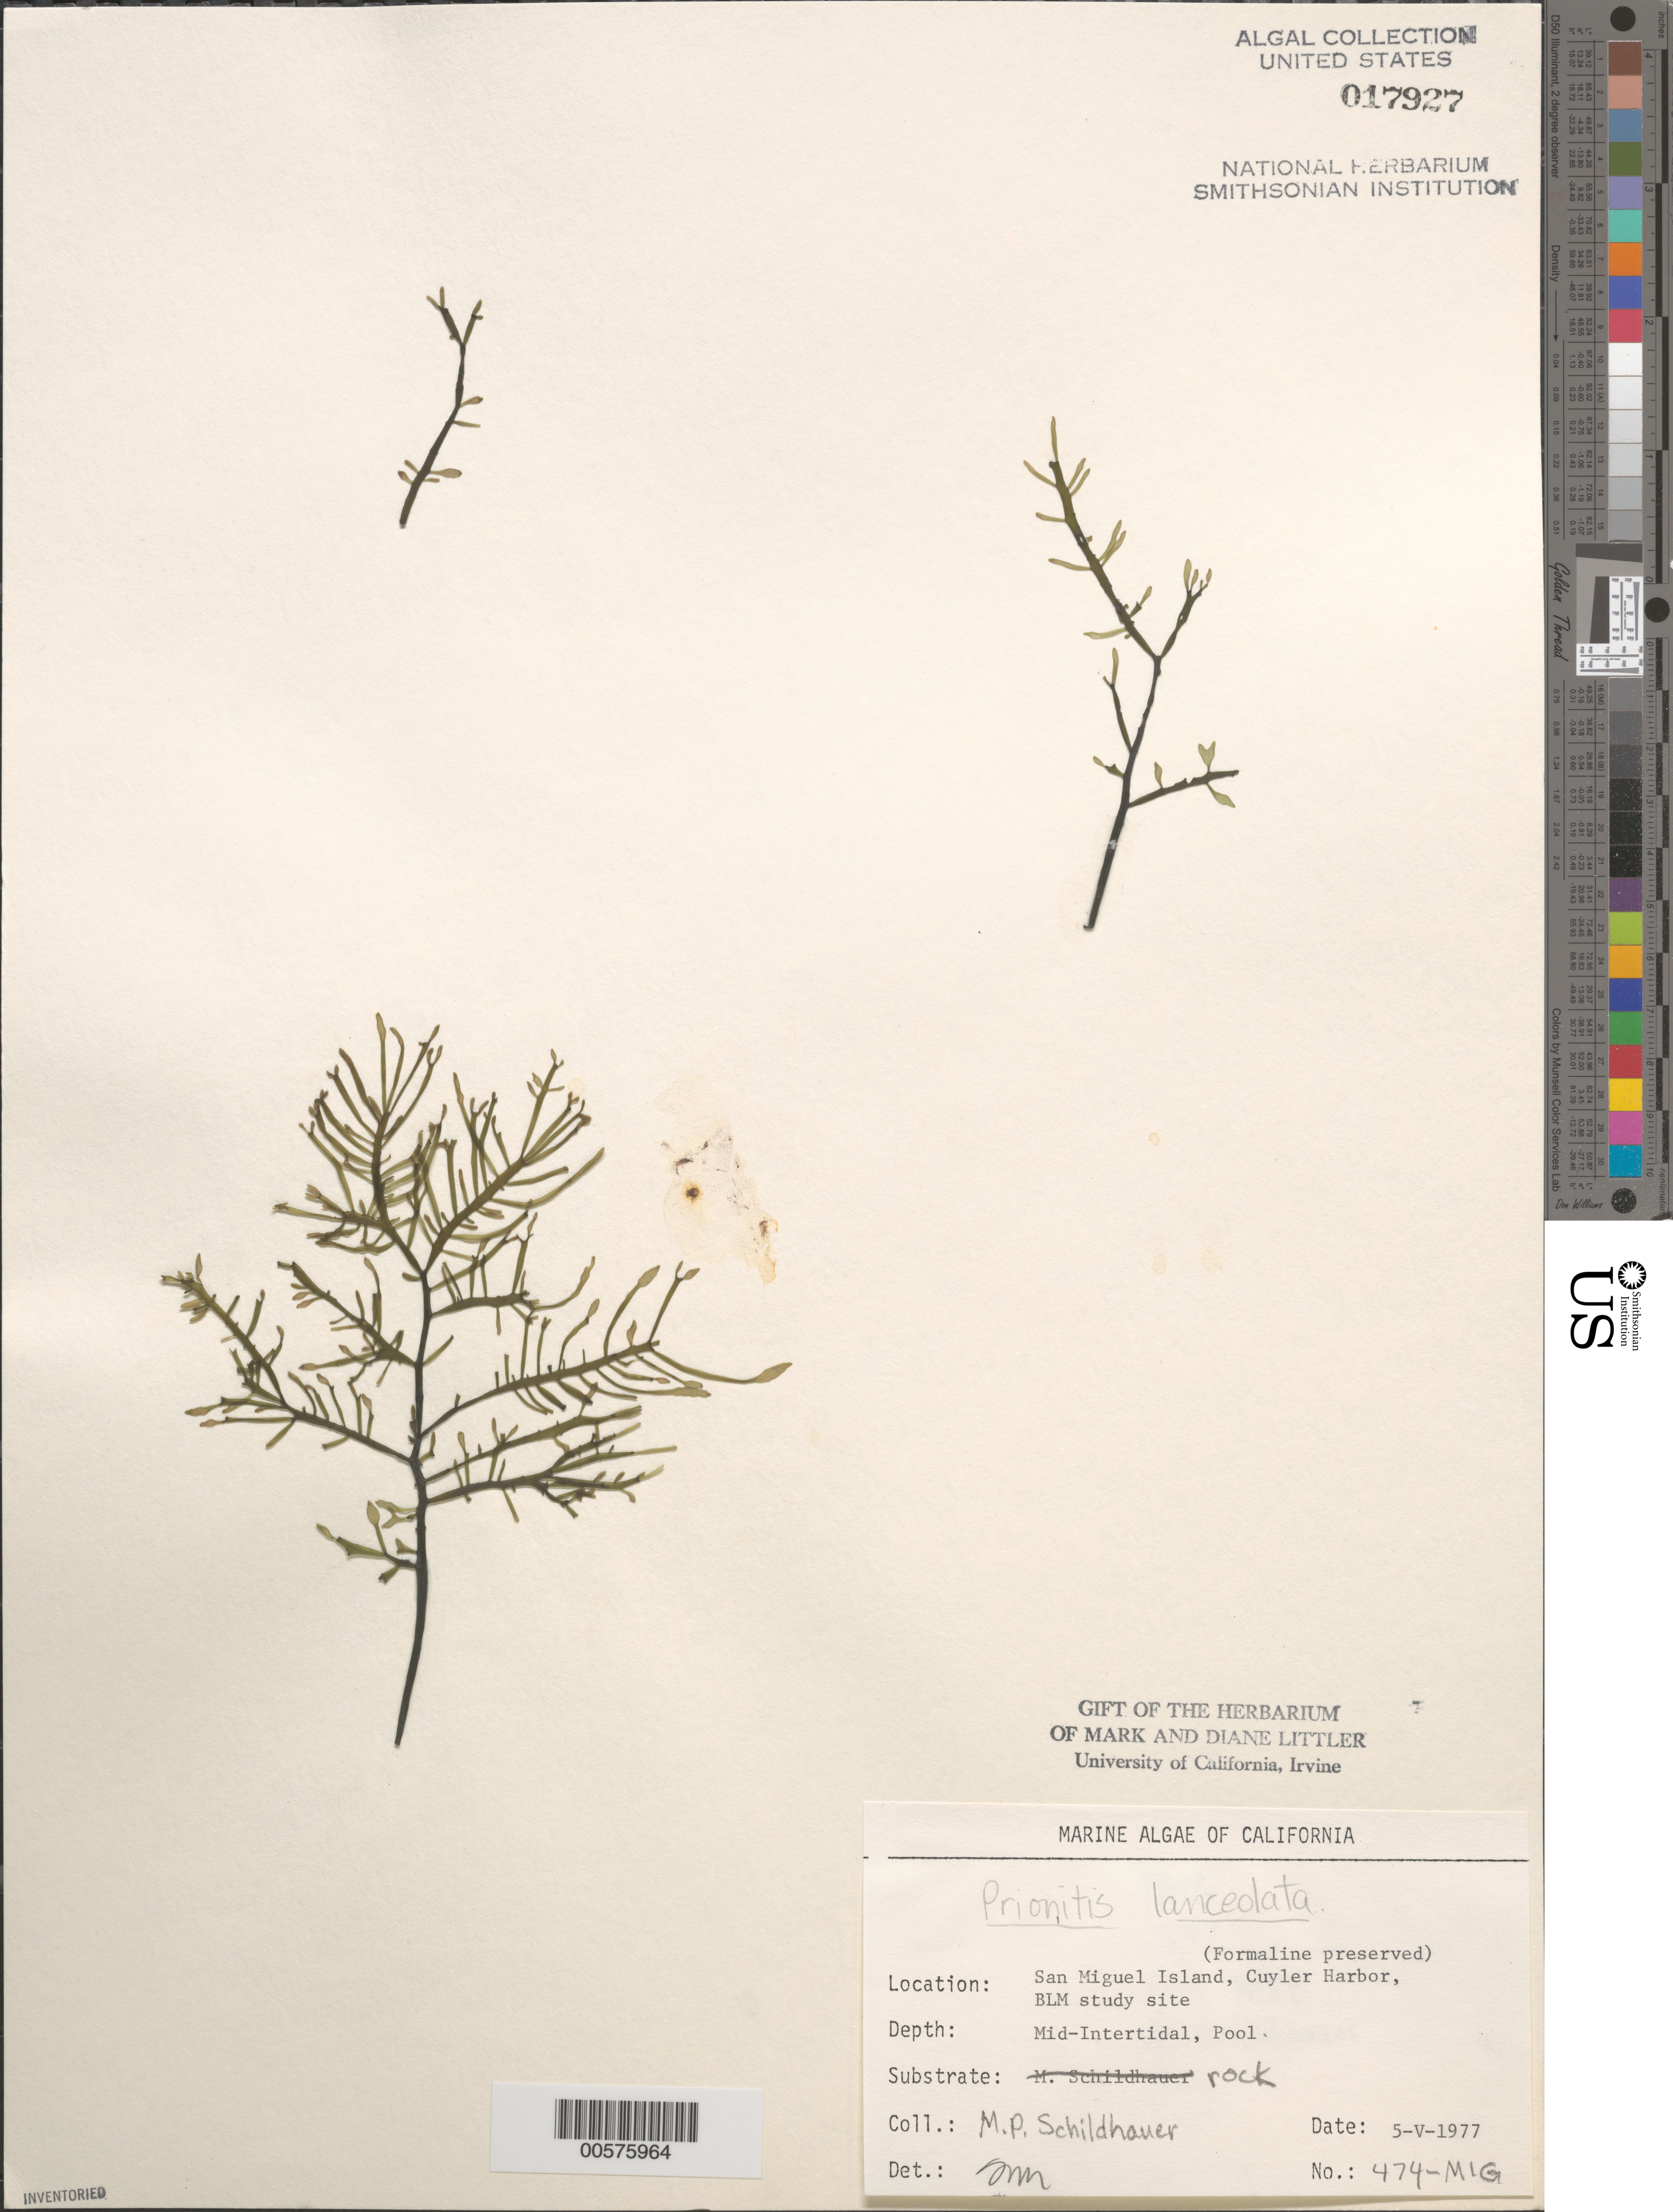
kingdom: Plantae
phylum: Rhodophyta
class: Florideophyceae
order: Cryptonemiales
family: Cryptonemiaceae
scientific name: Prionitis lanceolata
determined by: Murray, S. N.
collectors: M. Schildhauer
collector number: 474-MIG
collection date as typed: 05 May 1977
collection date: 1977-05-05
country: United States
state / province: California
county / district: Santa Barbara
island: San Miguel Island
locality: Cuyler Harbor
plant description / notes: BLM-SOCALBIGHT Rocky Intertidal Survey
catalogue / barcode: US 17927